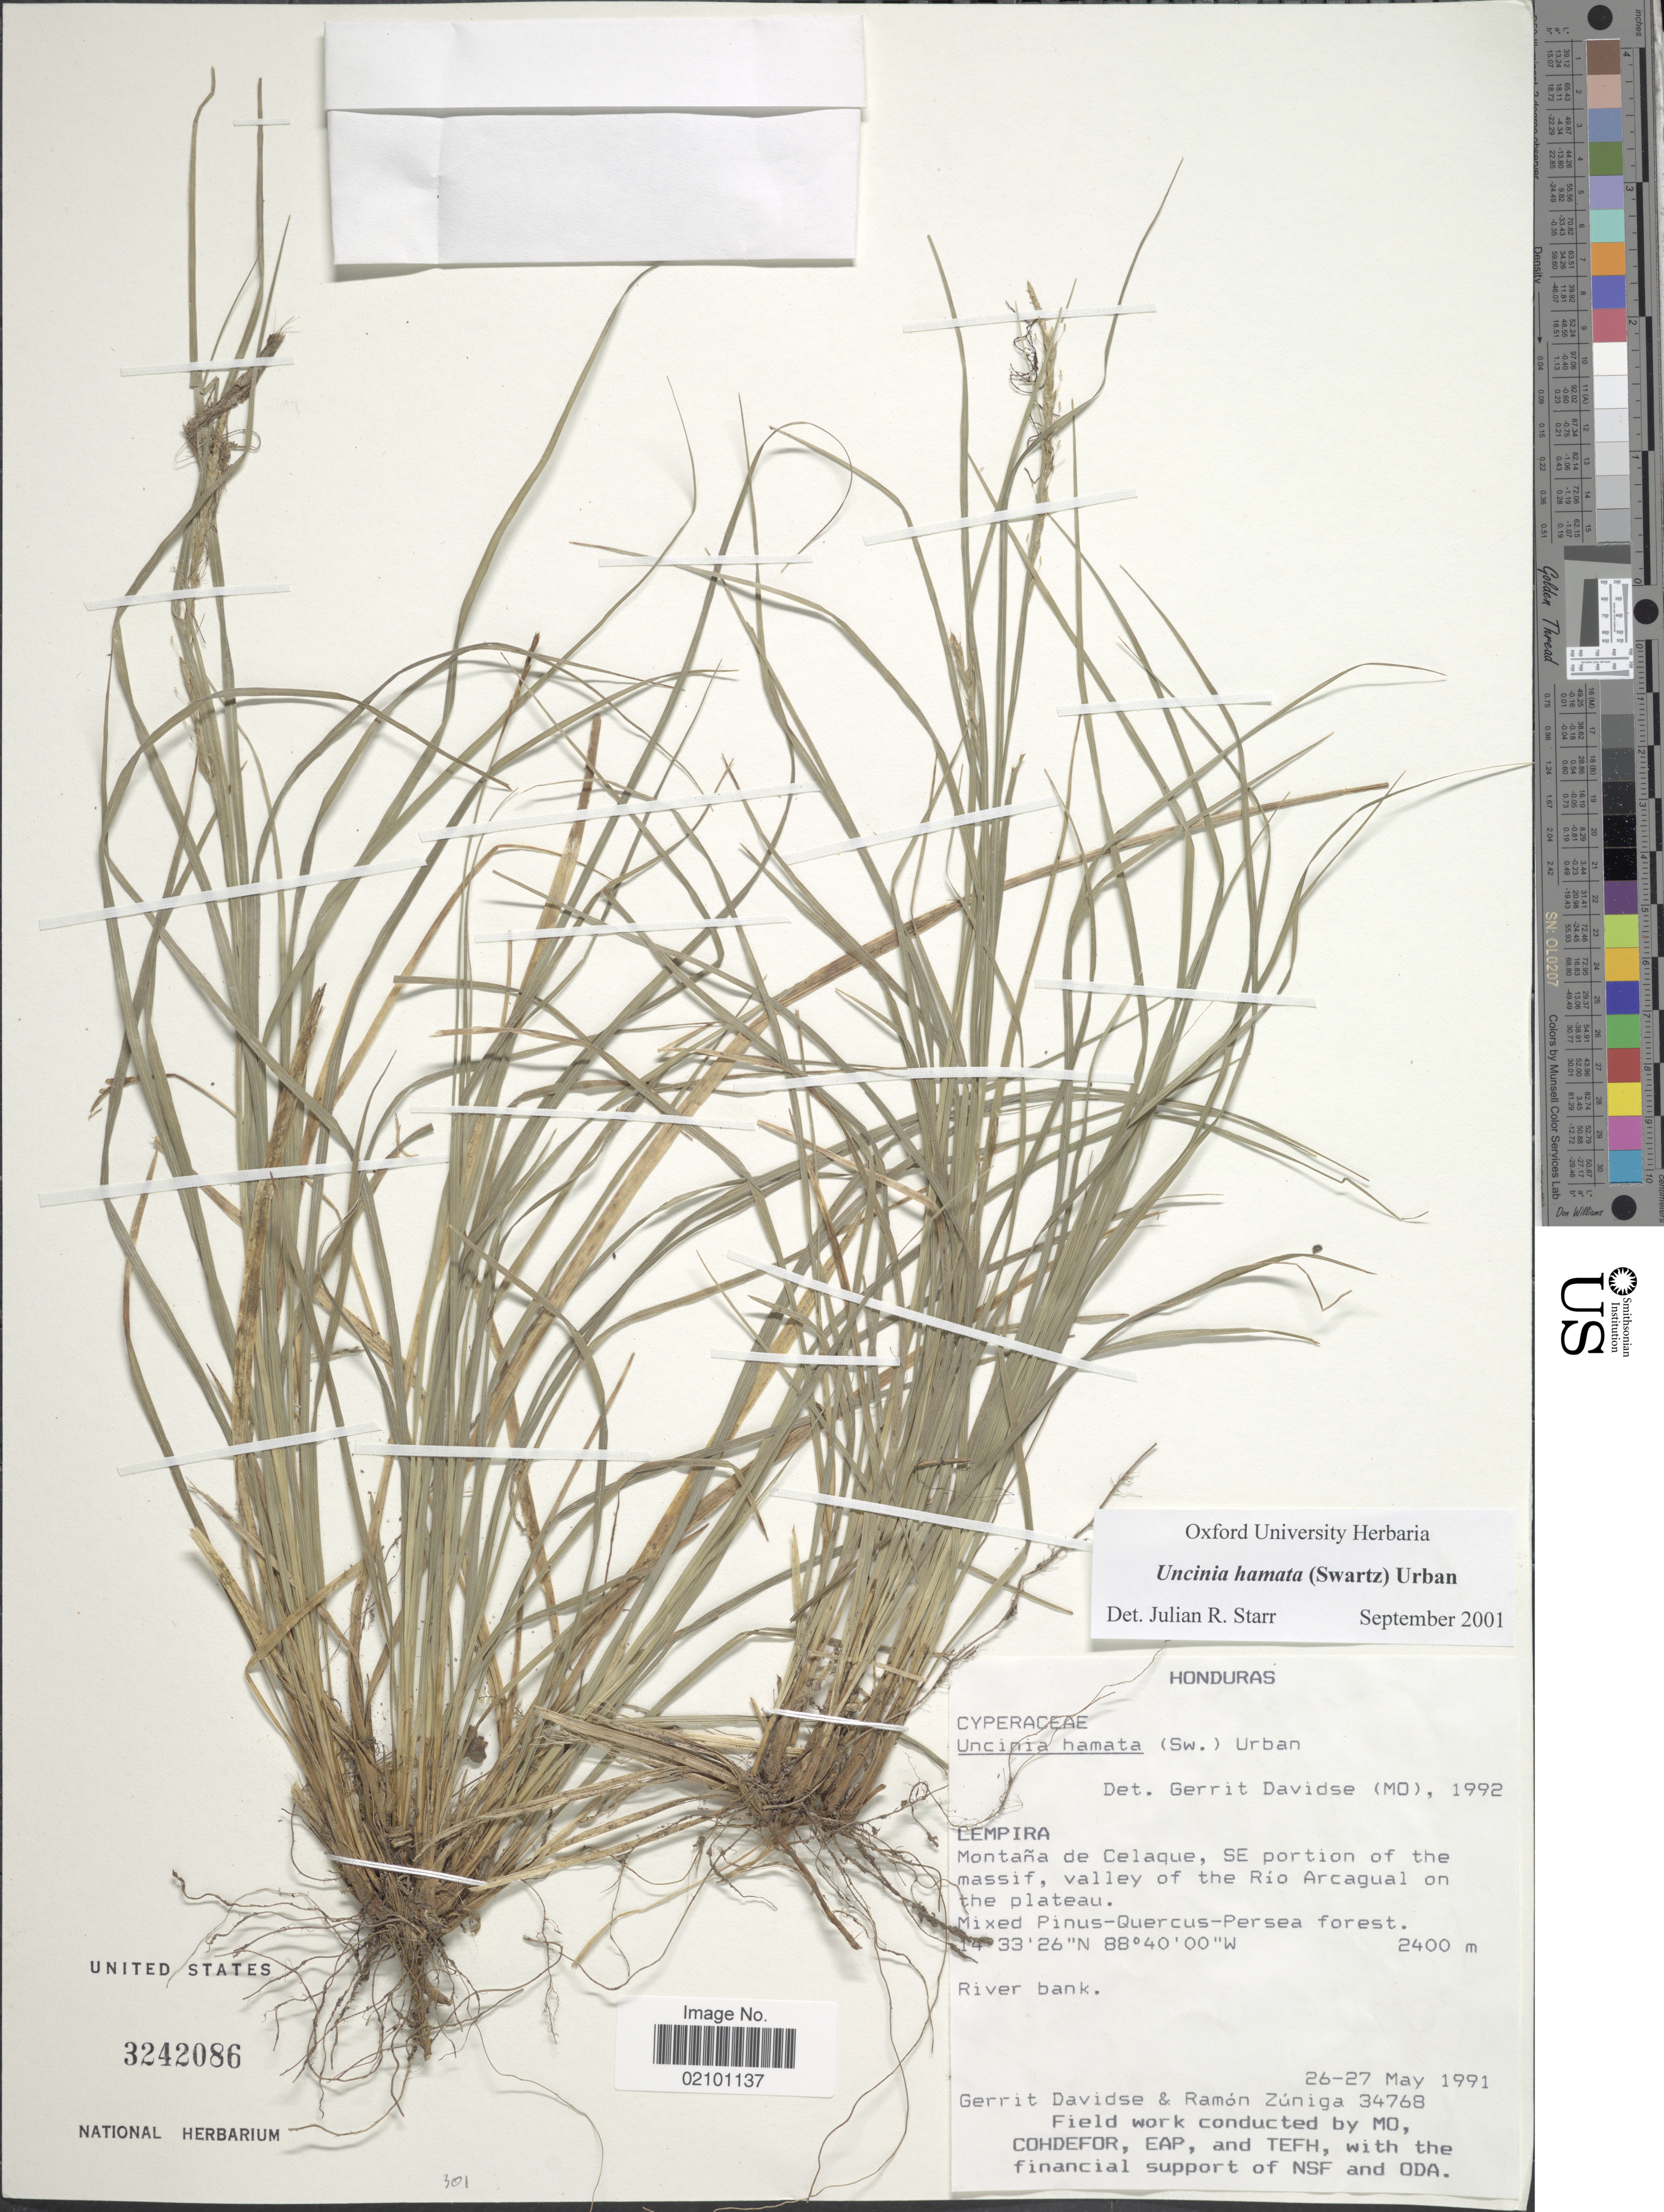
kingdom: Plantae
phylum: Tracheophyta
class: Liliopsida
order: Poales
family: Cyperaceae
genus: Carex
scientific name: Carex hamata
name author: Sw.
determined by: Strong, M. T., (US), Smithsonian Institution - National Museum of Natural History (UNITED STATES)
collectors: G. Davidse & R. Zúñiga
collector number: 34768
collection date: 1991-05-26/1991-05-27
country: Honduras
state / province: Lempira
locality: Montana de Celaque, SE portion of the massif, valley of the Rio Arcagual on the plateau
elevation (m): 2400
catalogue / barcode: US 3242086